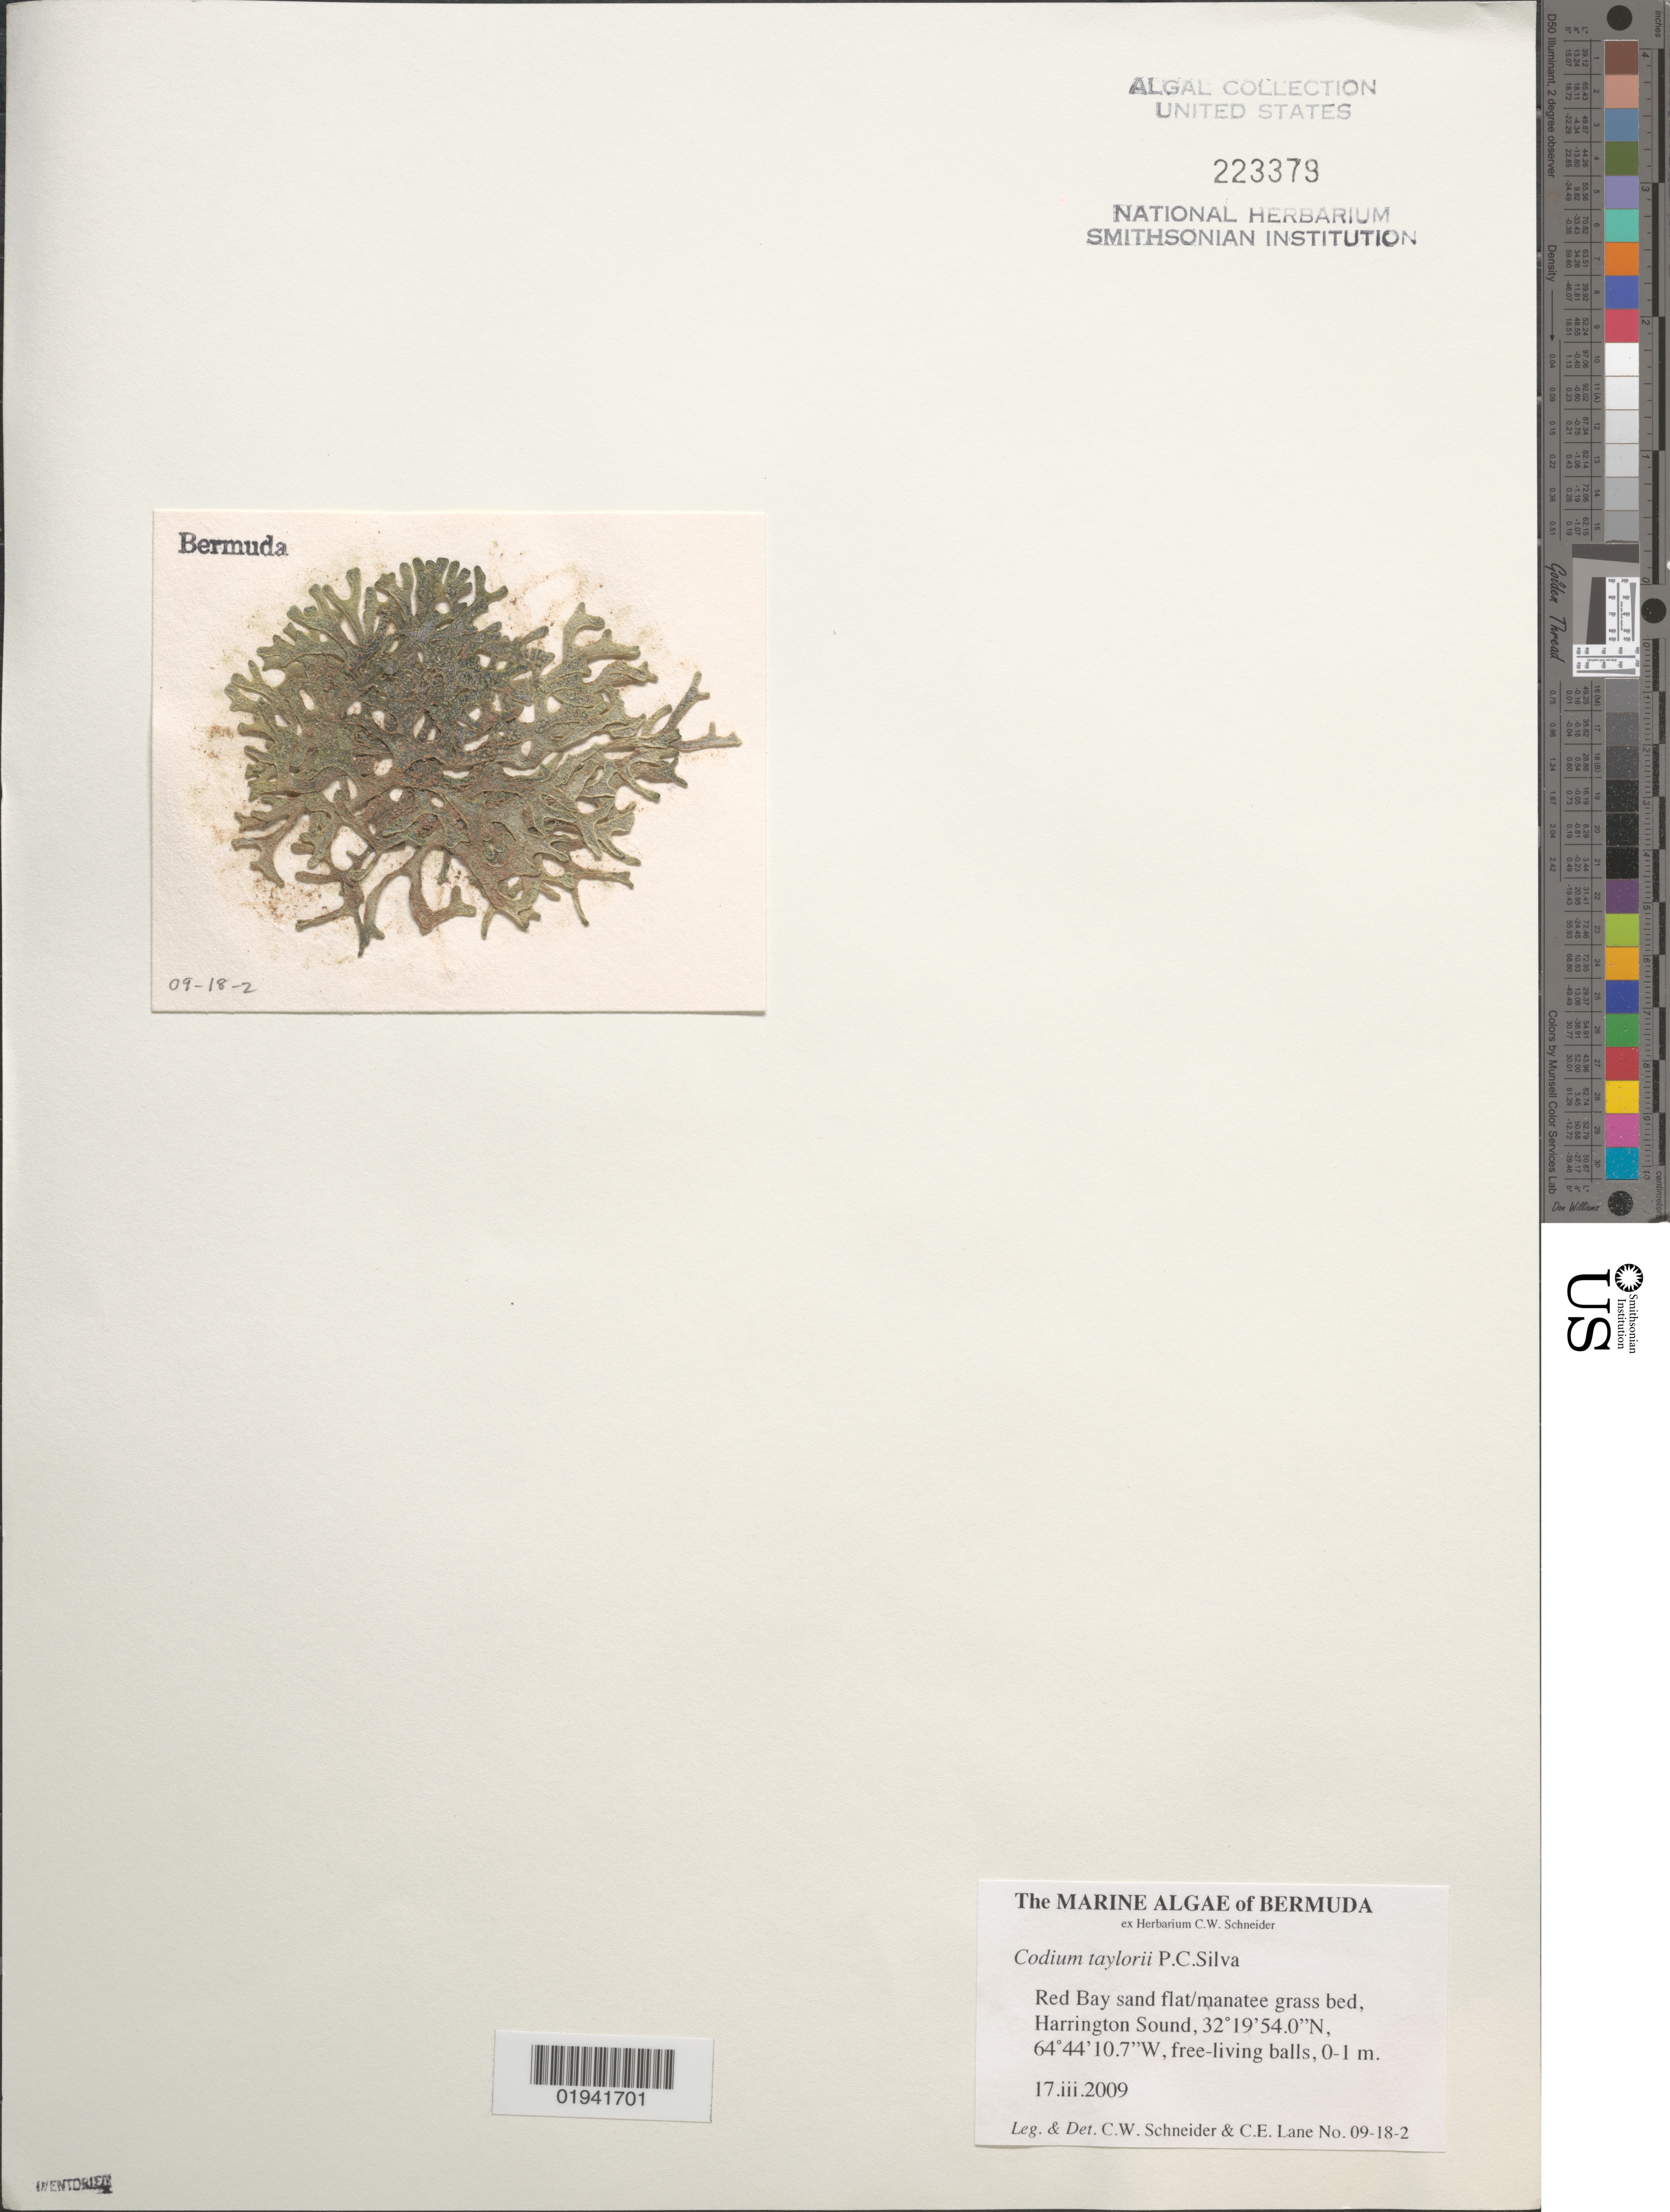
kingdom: Plantae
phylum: Chlorophyta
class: Ulvophyceae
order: Bryopsidales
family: Codiaceae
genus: Codium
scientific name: Codium taylorii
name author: P.C. Silva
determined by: Schneider, C. W.; Lane, C. E.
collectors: C. W. Schneider & C. E. Lane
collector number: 09-18-2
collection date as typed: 17 Mar 2009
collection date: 2009-03-17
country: Bermuda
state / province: Hamilton Parish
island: Bermuda Island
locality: Red Bay, Harrington Sound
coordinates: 32 19'54.0"N, 64 44'10.7"W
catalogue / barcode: US 223379